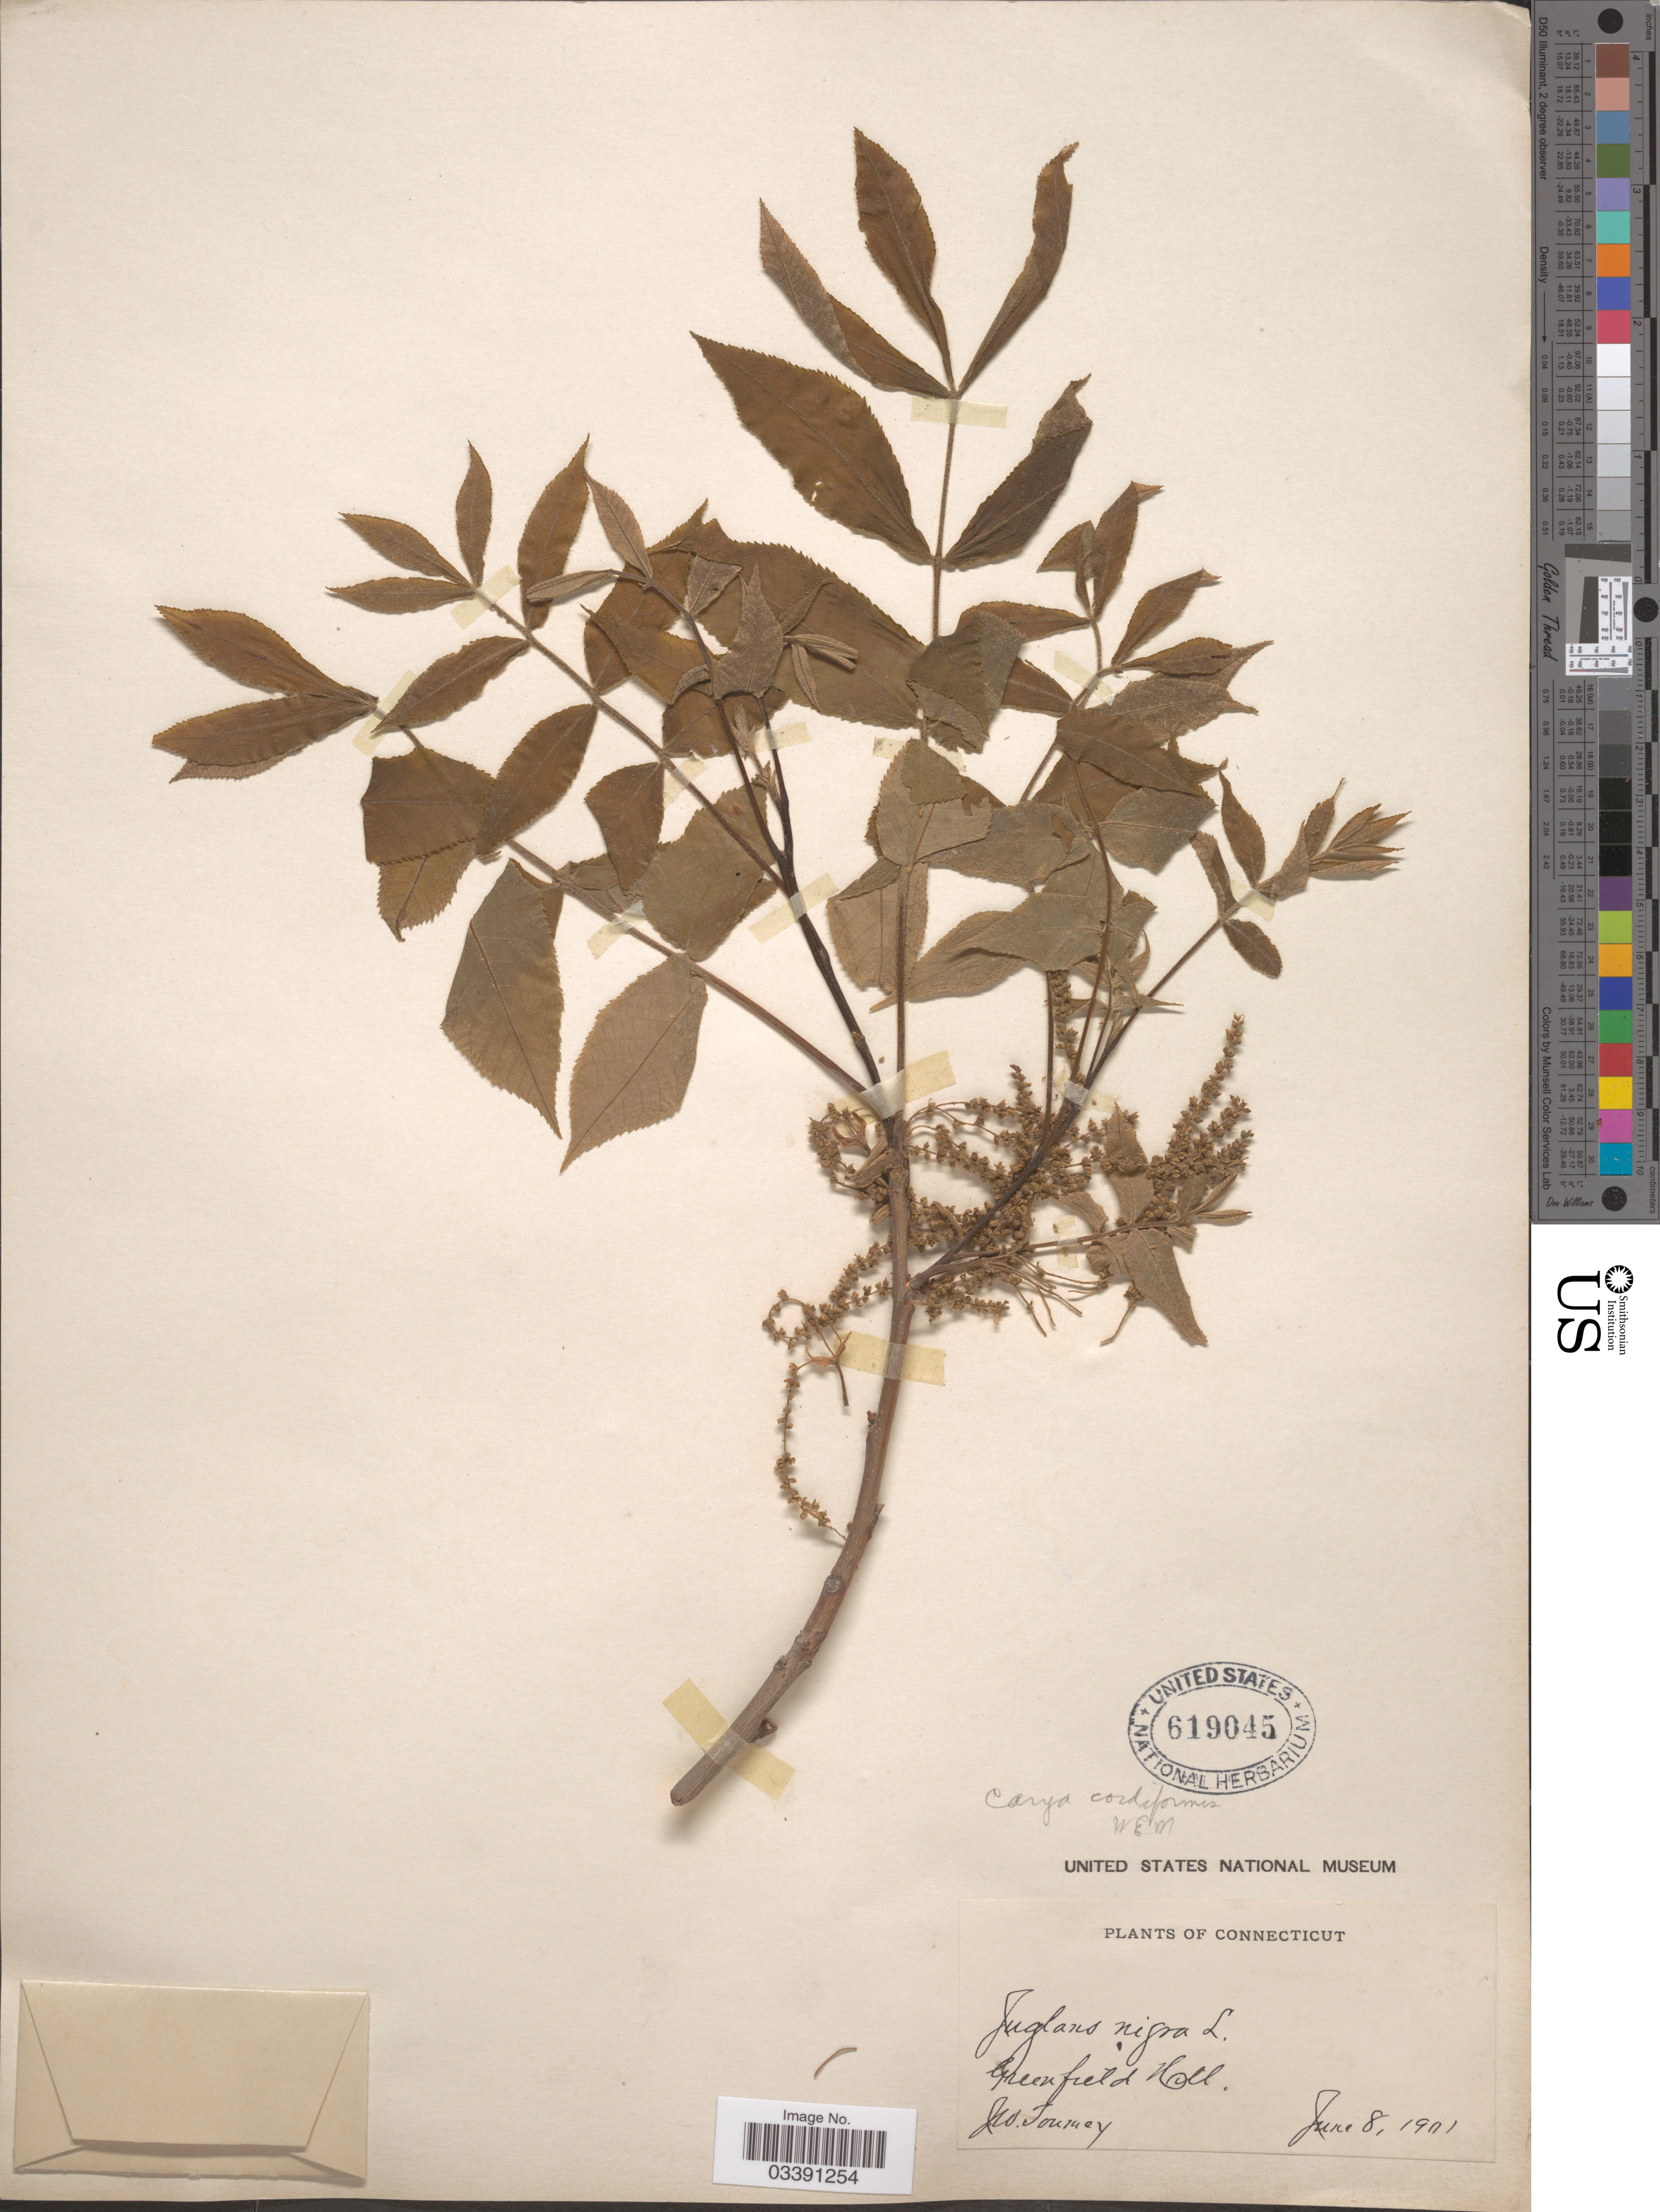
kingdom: Plantae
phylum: Tracheophyta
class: Magnoliopsida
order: Fagales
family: Juglandaceae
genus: Carya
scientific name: Carya cordiformis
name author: (Wangenh.) K. Koch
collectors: J. W. Toumey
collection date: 1901-06-08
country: United States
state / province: Connecticut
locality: Greenfield Hill.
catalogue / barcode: US 619045